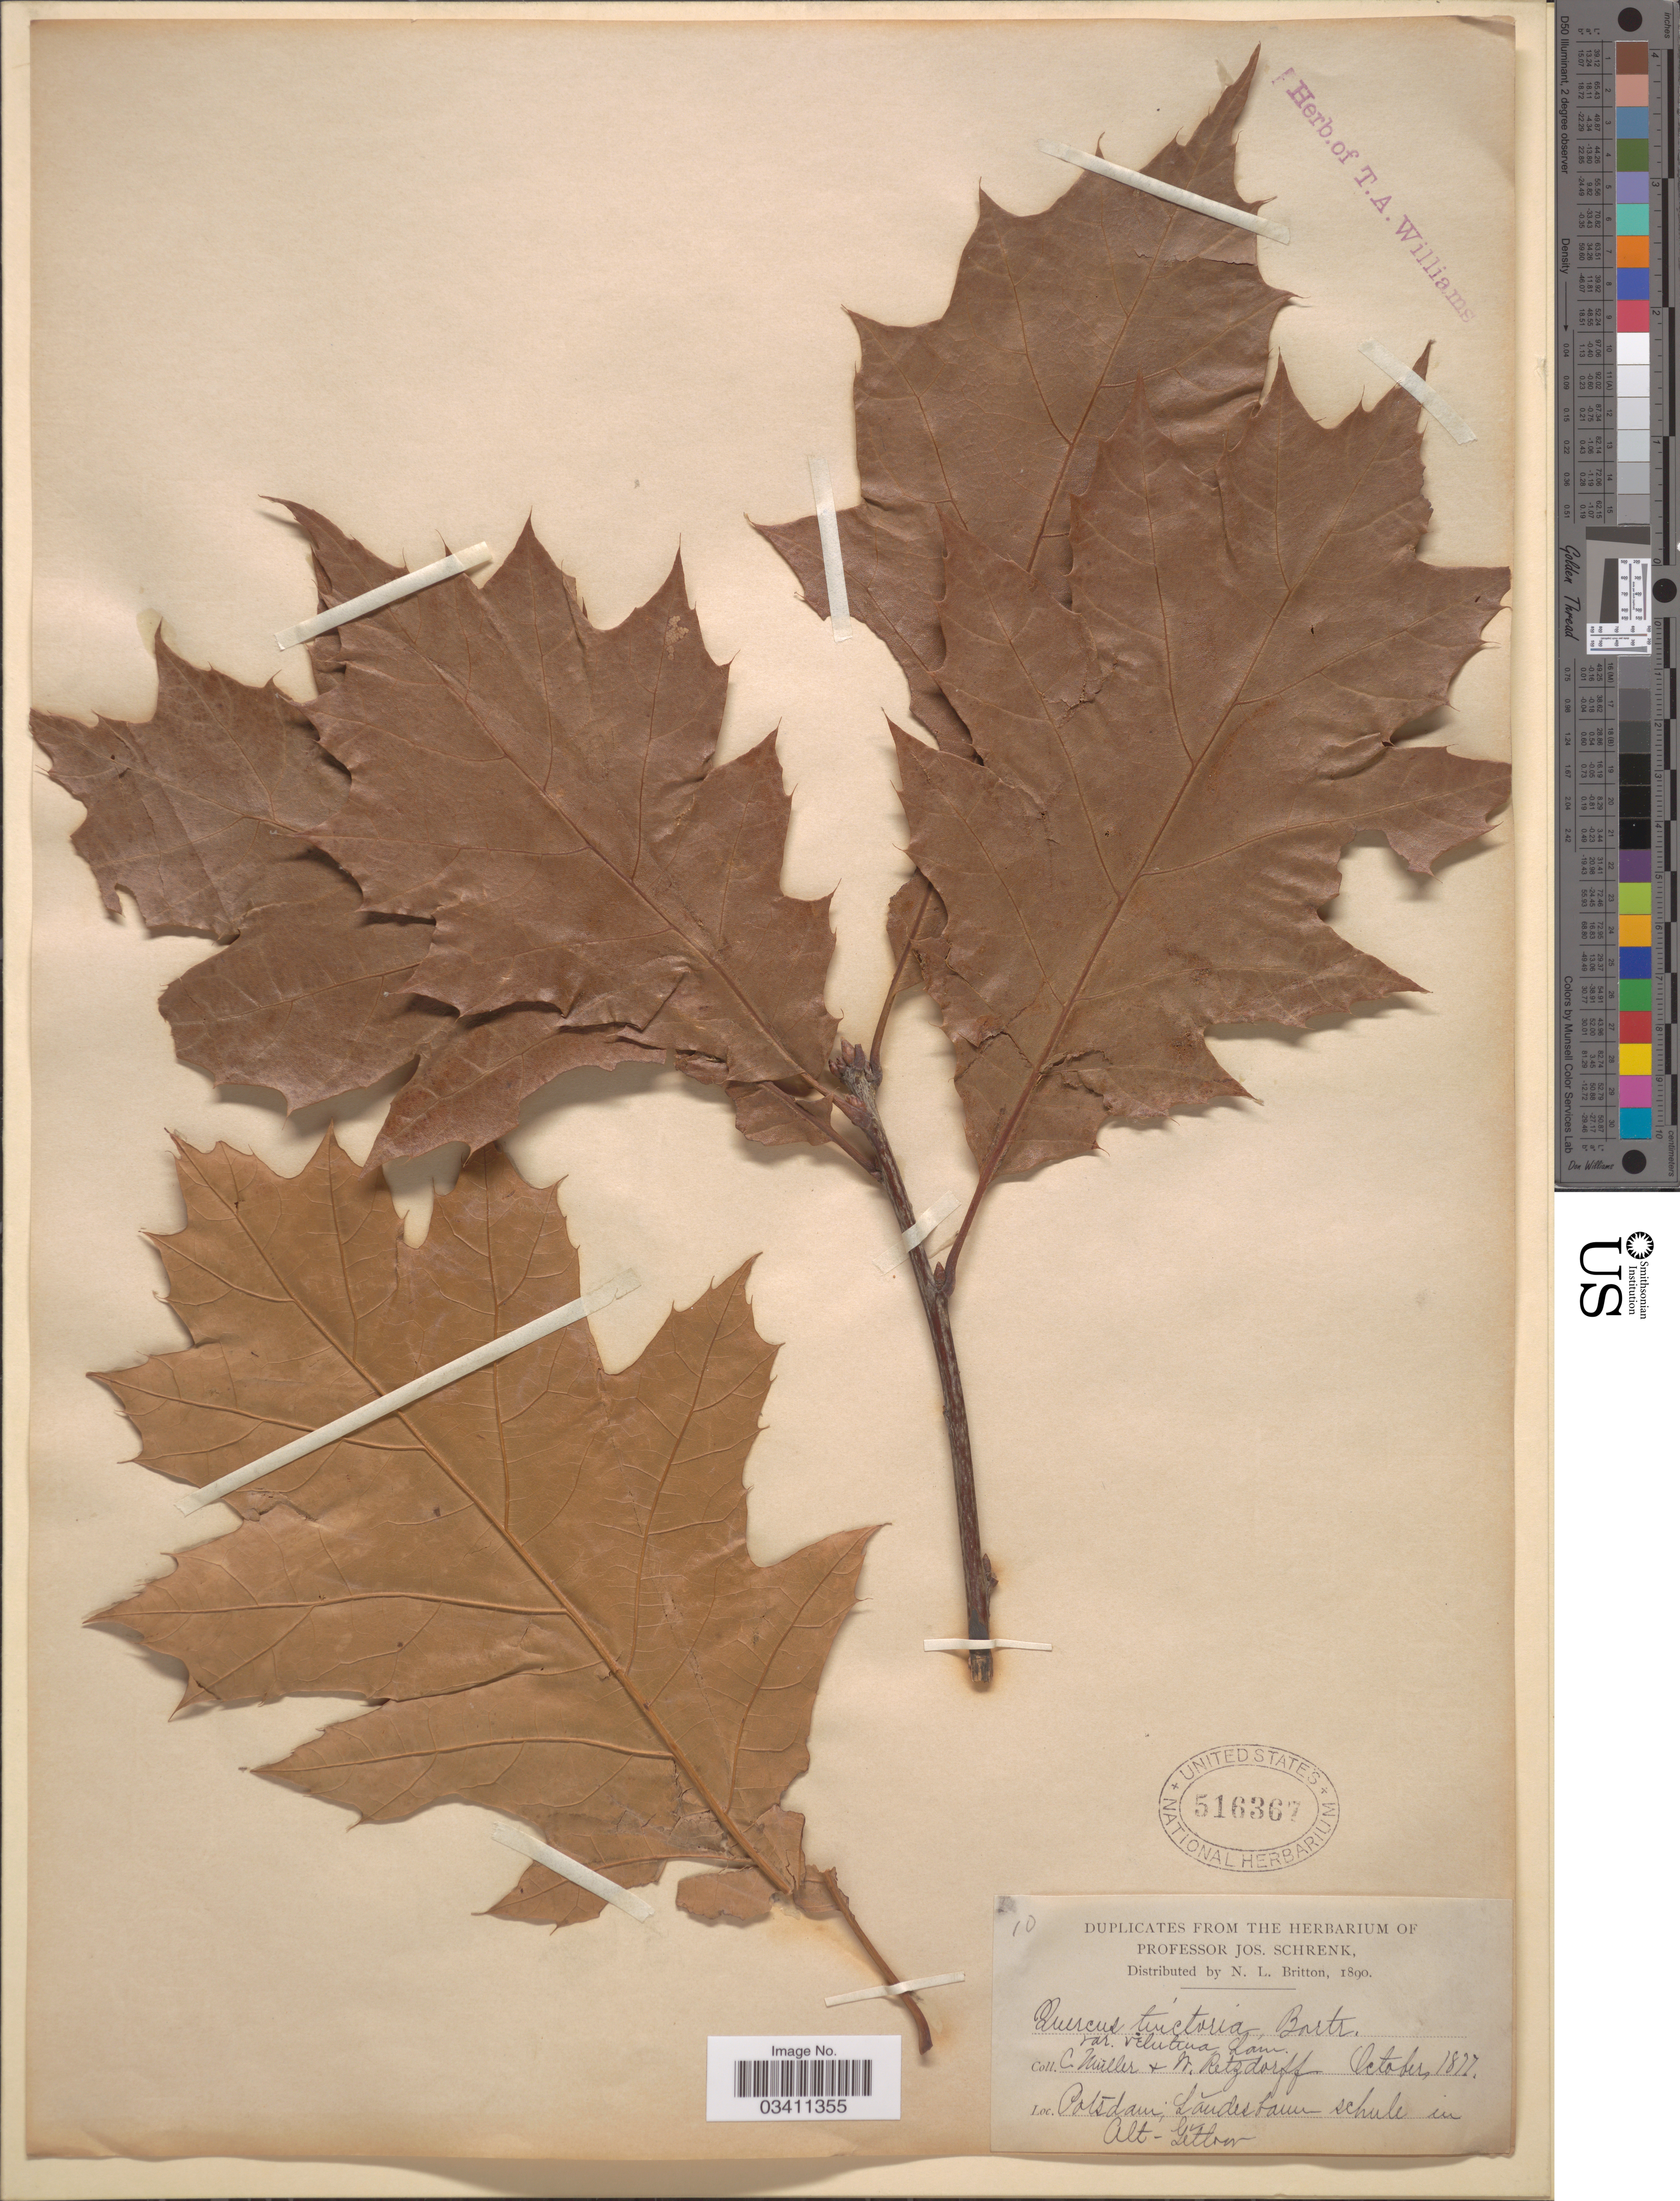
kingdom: Plantae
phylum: Tracheophyta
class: Magnoliopsida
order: Fagales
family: Fagaceae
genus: Quercus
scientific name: Quercus tinctoria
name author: Michx.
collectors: C. Müller & W. Retzdorff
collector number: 10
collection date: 1877-10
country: Germany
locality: Potsdam; Landesbaum schule in Alt - Gěltow.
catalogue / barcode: US 516367